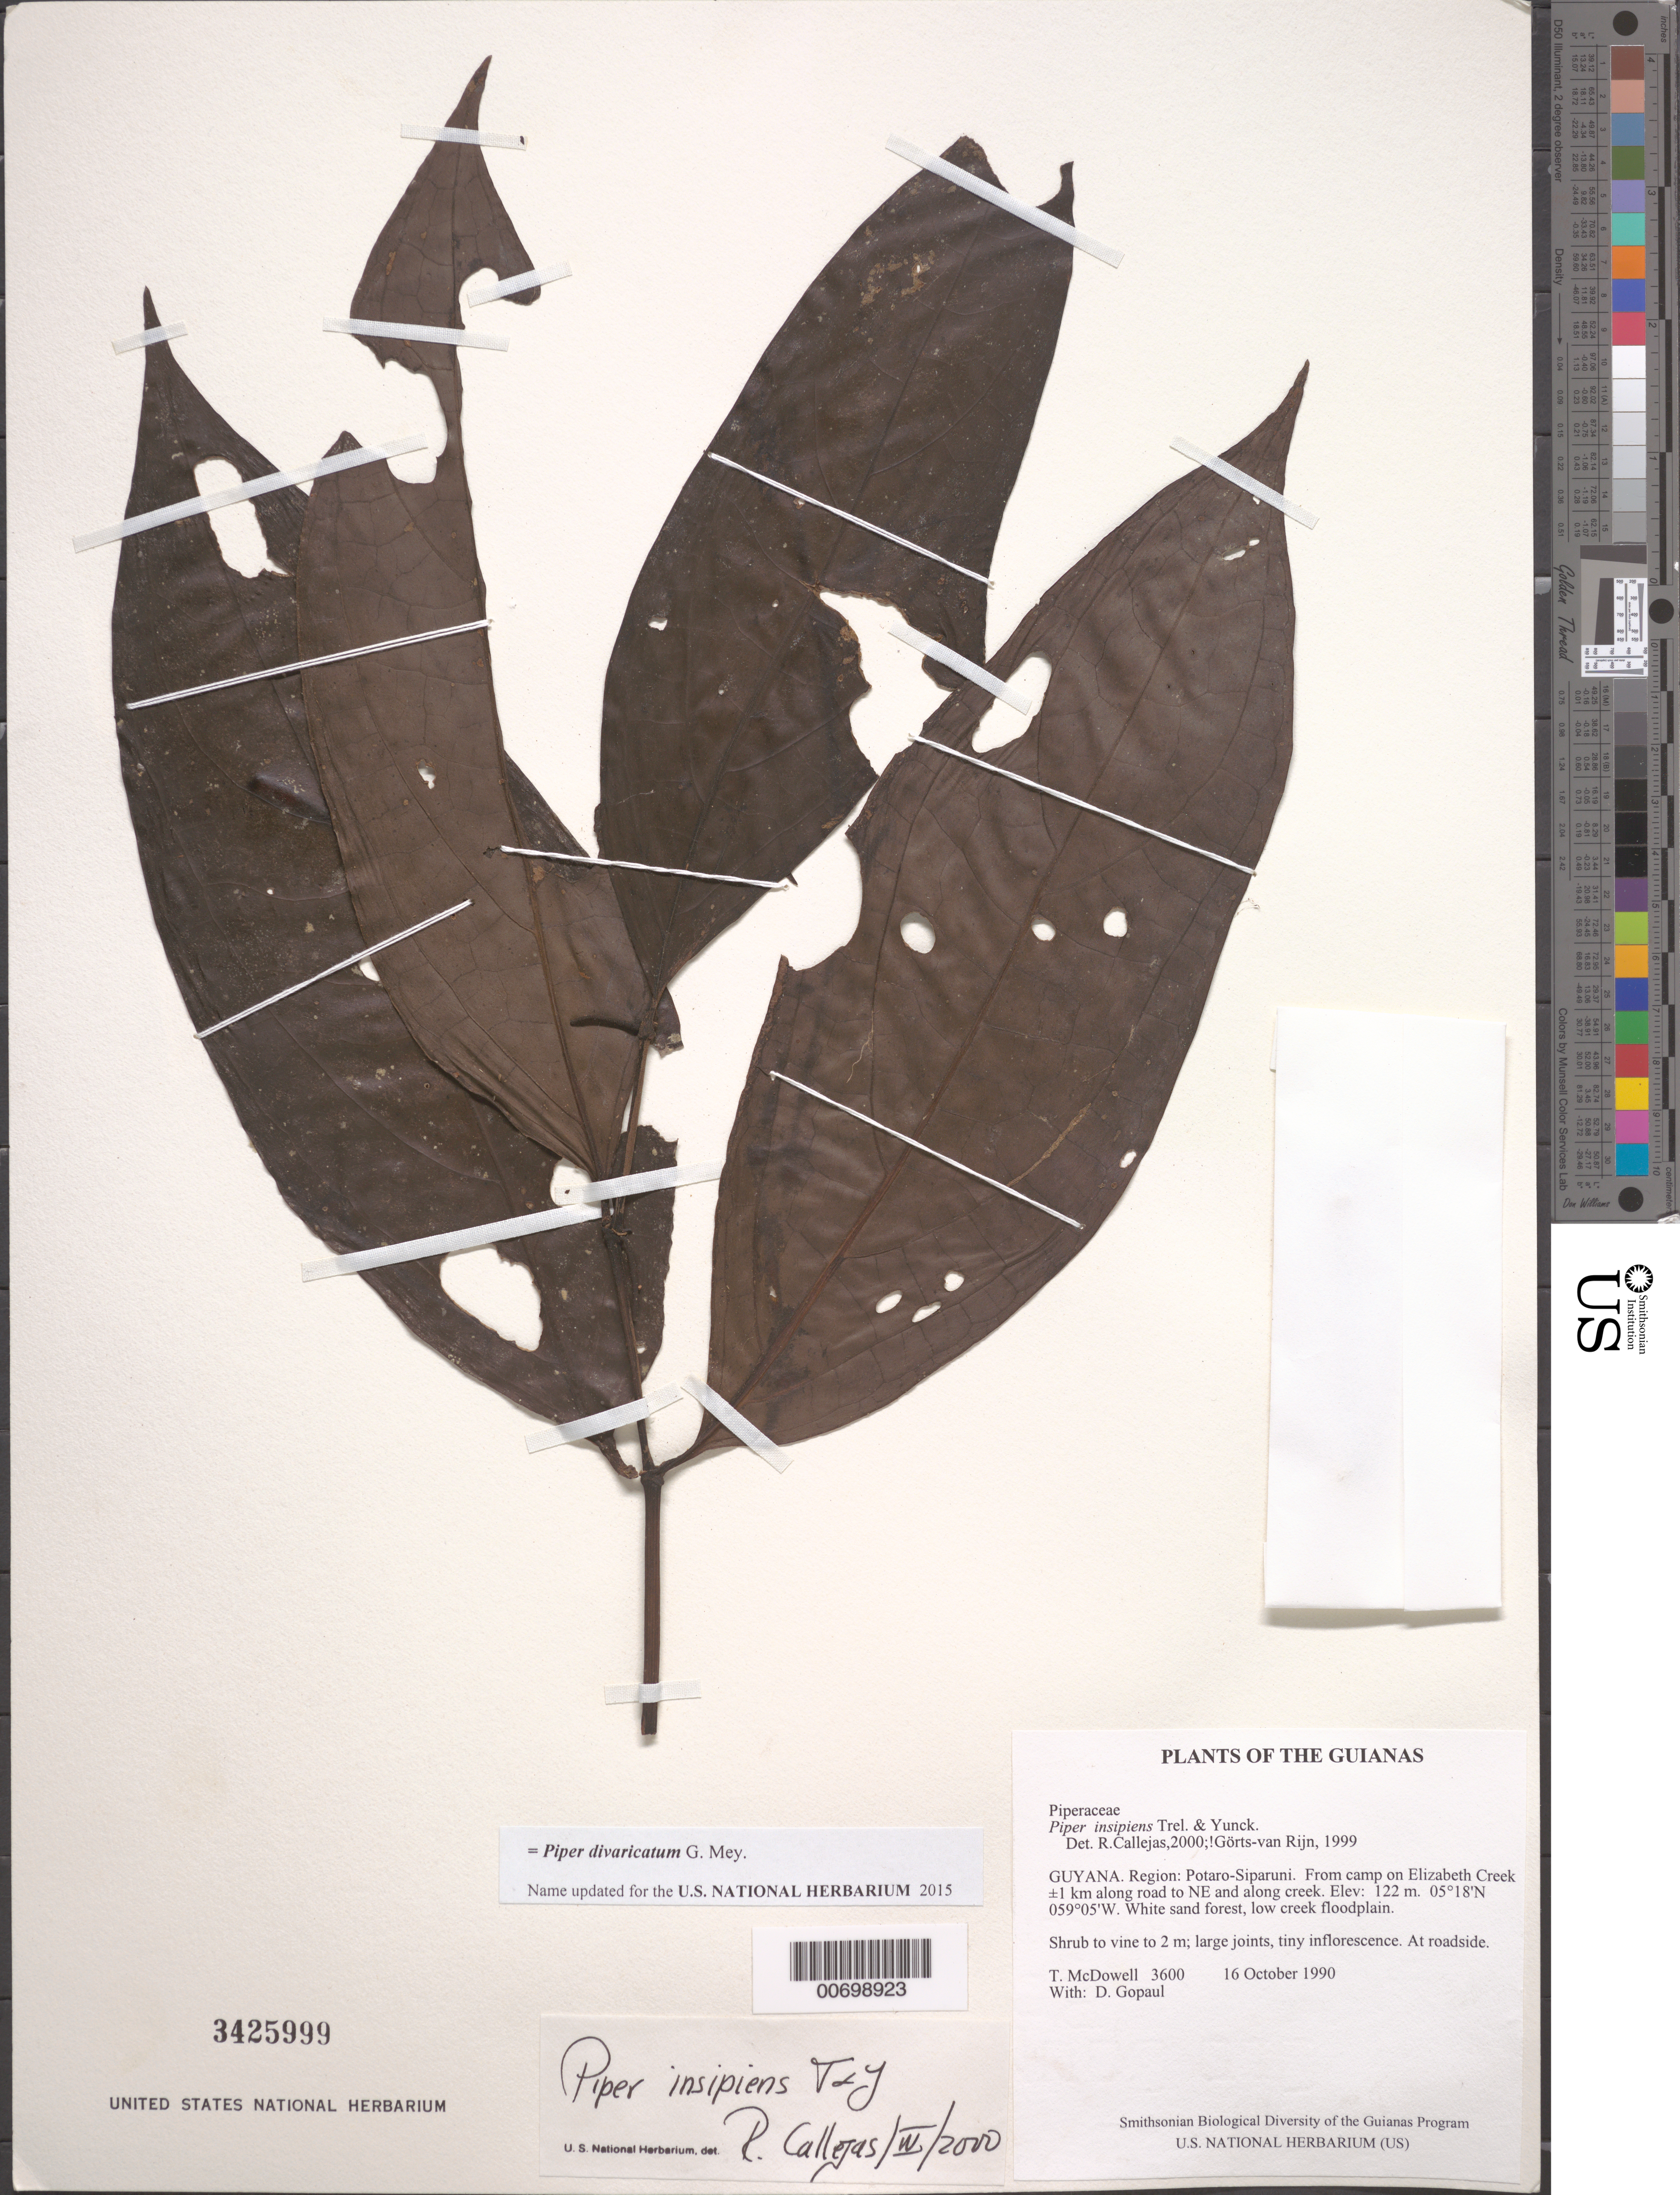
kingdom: Plantae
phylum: Tracheophyta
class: Magnoliopsida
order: Piperales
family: Piperaceae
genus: Piper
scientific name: Piper insipiens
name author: Trel. & Yunck.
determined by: Görts-van Rijn, A. R. A.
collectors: T. McDowell & D. Gopaul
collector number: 3600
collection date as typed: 16 October 1990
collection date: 1990-10-16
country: Guyana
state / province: Potaro-Siparuni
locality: From camp on Elizabeth Creek ±1 km along road to NE and along creek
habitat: White sand forest, low creek floodplain and along road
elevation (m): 122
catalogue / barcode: US 3425999